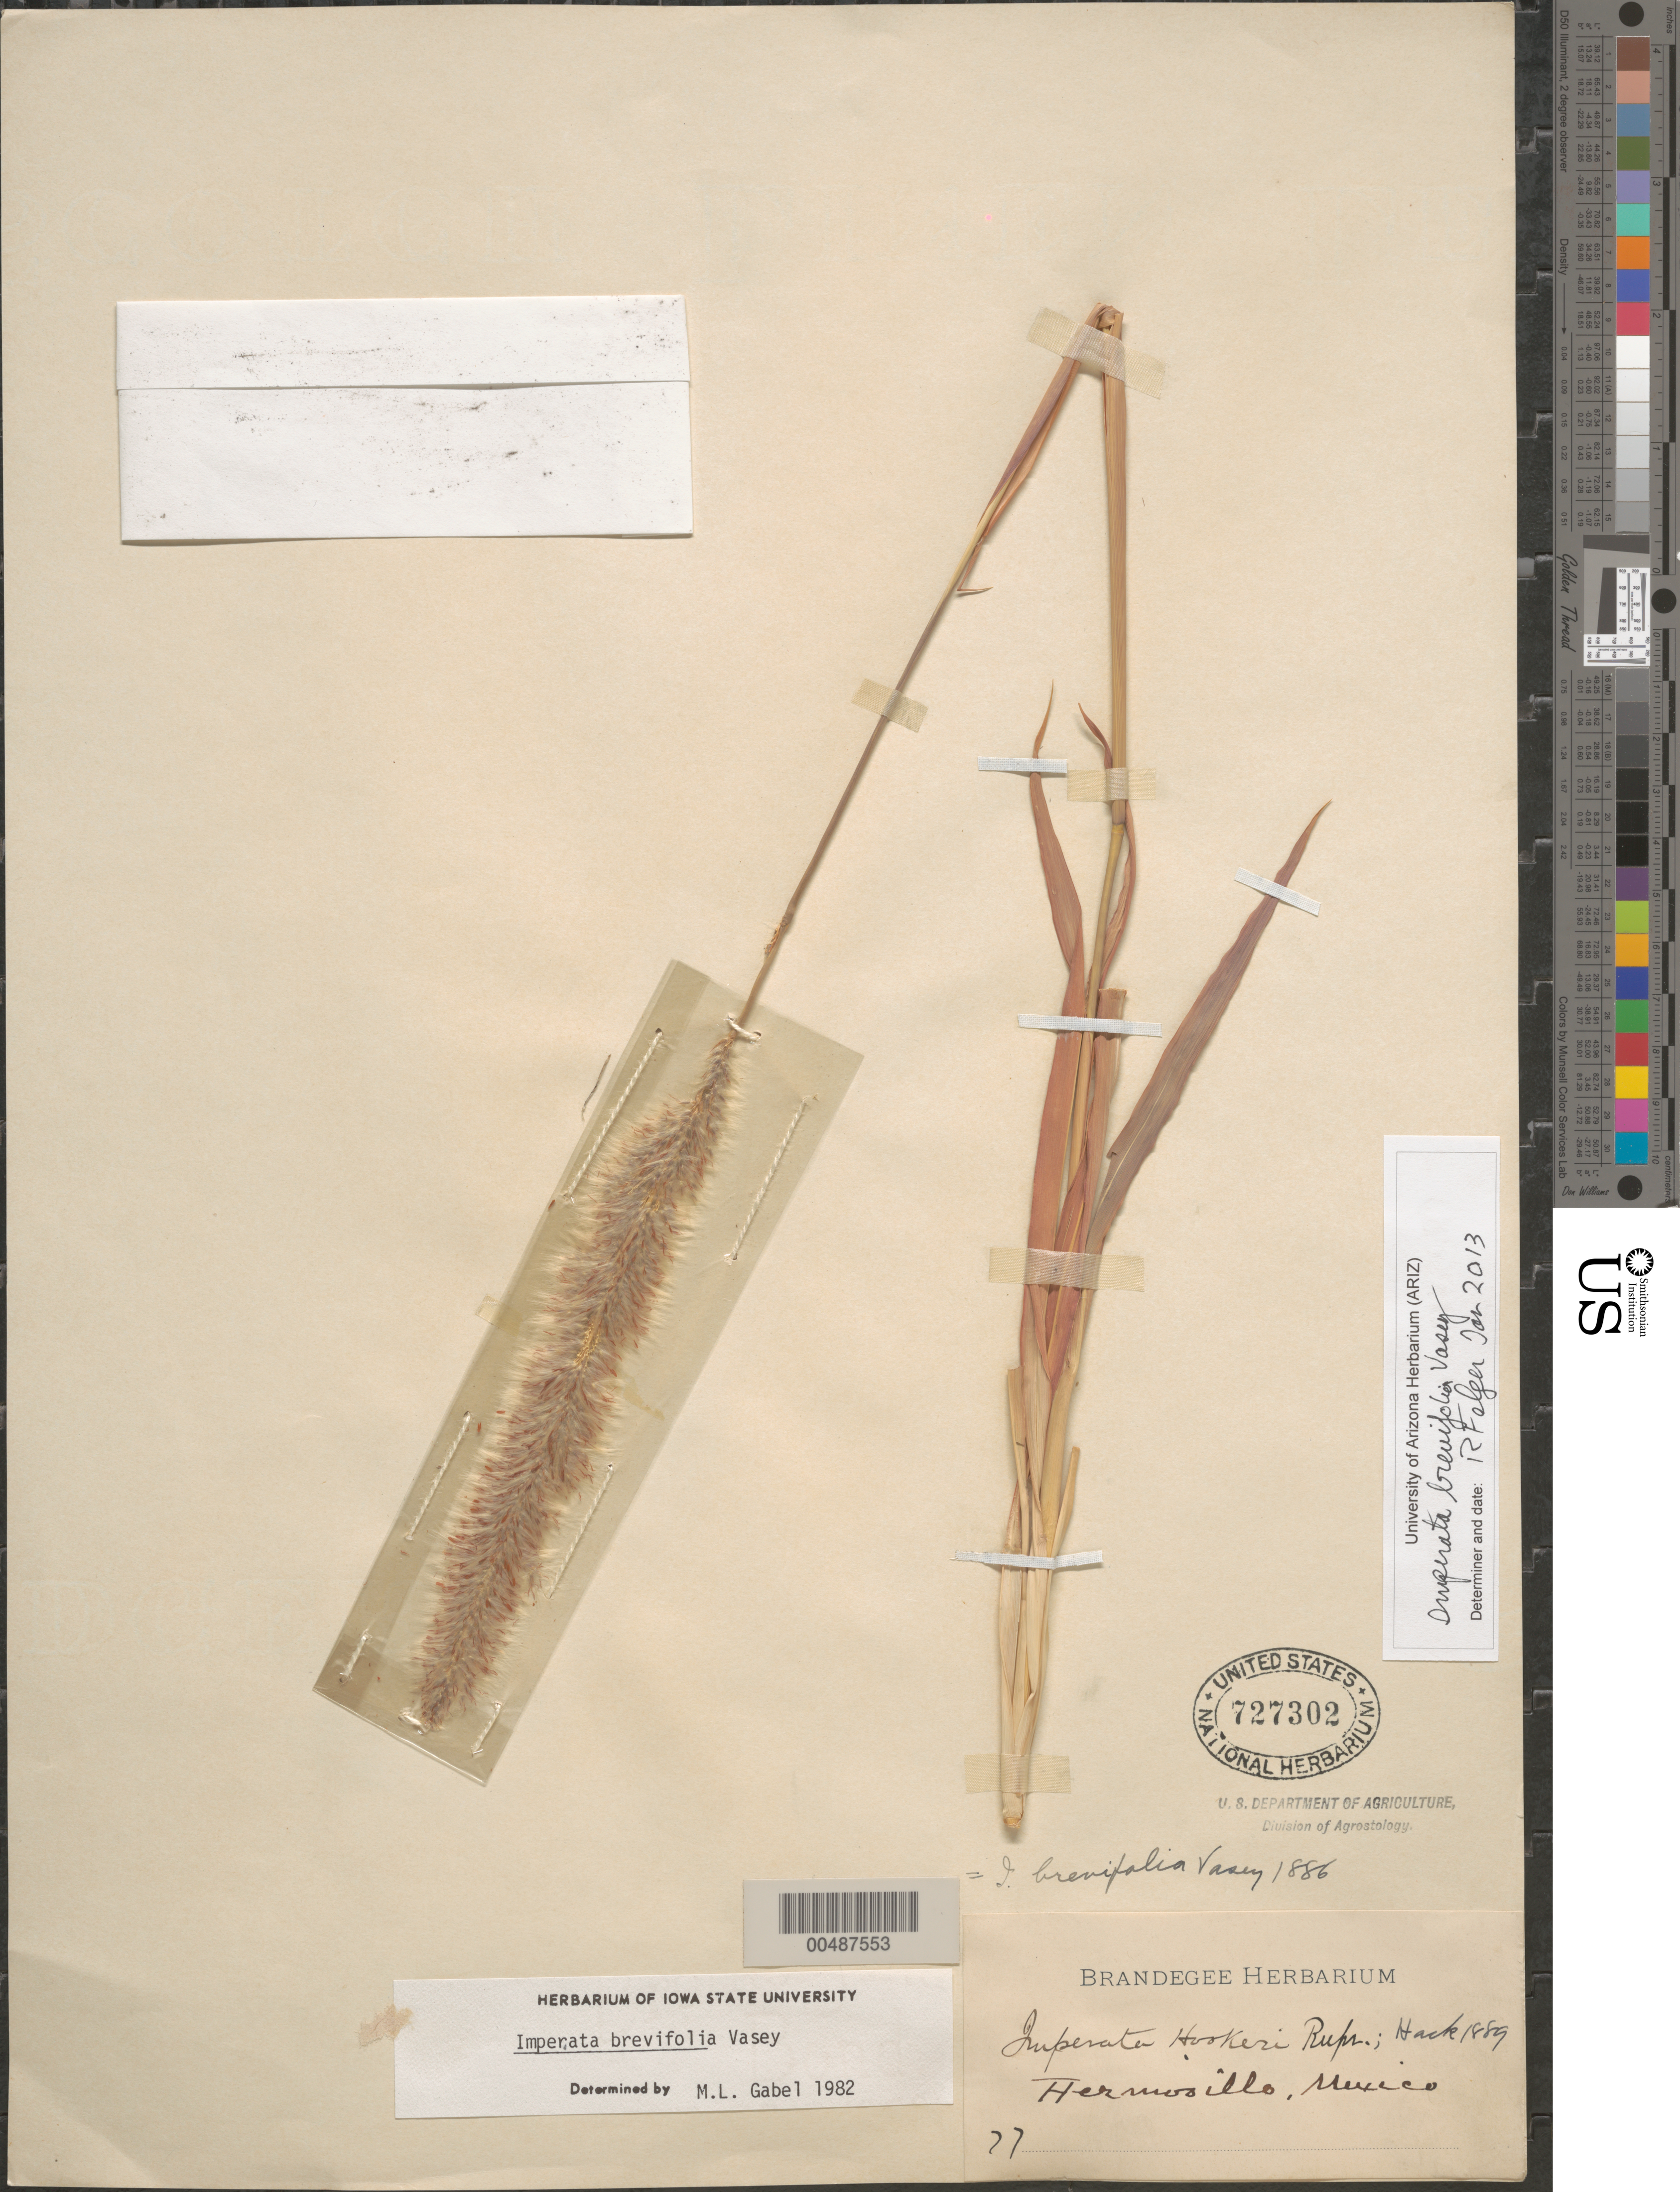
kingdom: Plantae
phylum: Tracheophyta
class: Liliopsida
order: Poales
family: Poaceae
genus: Imperata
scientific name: Imperata brevifolia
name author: Vasey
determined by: Gabel, M. L.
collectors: T. S. Brandegee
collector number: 77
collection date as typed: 1889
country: Mexico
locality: Hermosillo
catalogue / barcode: US 727302